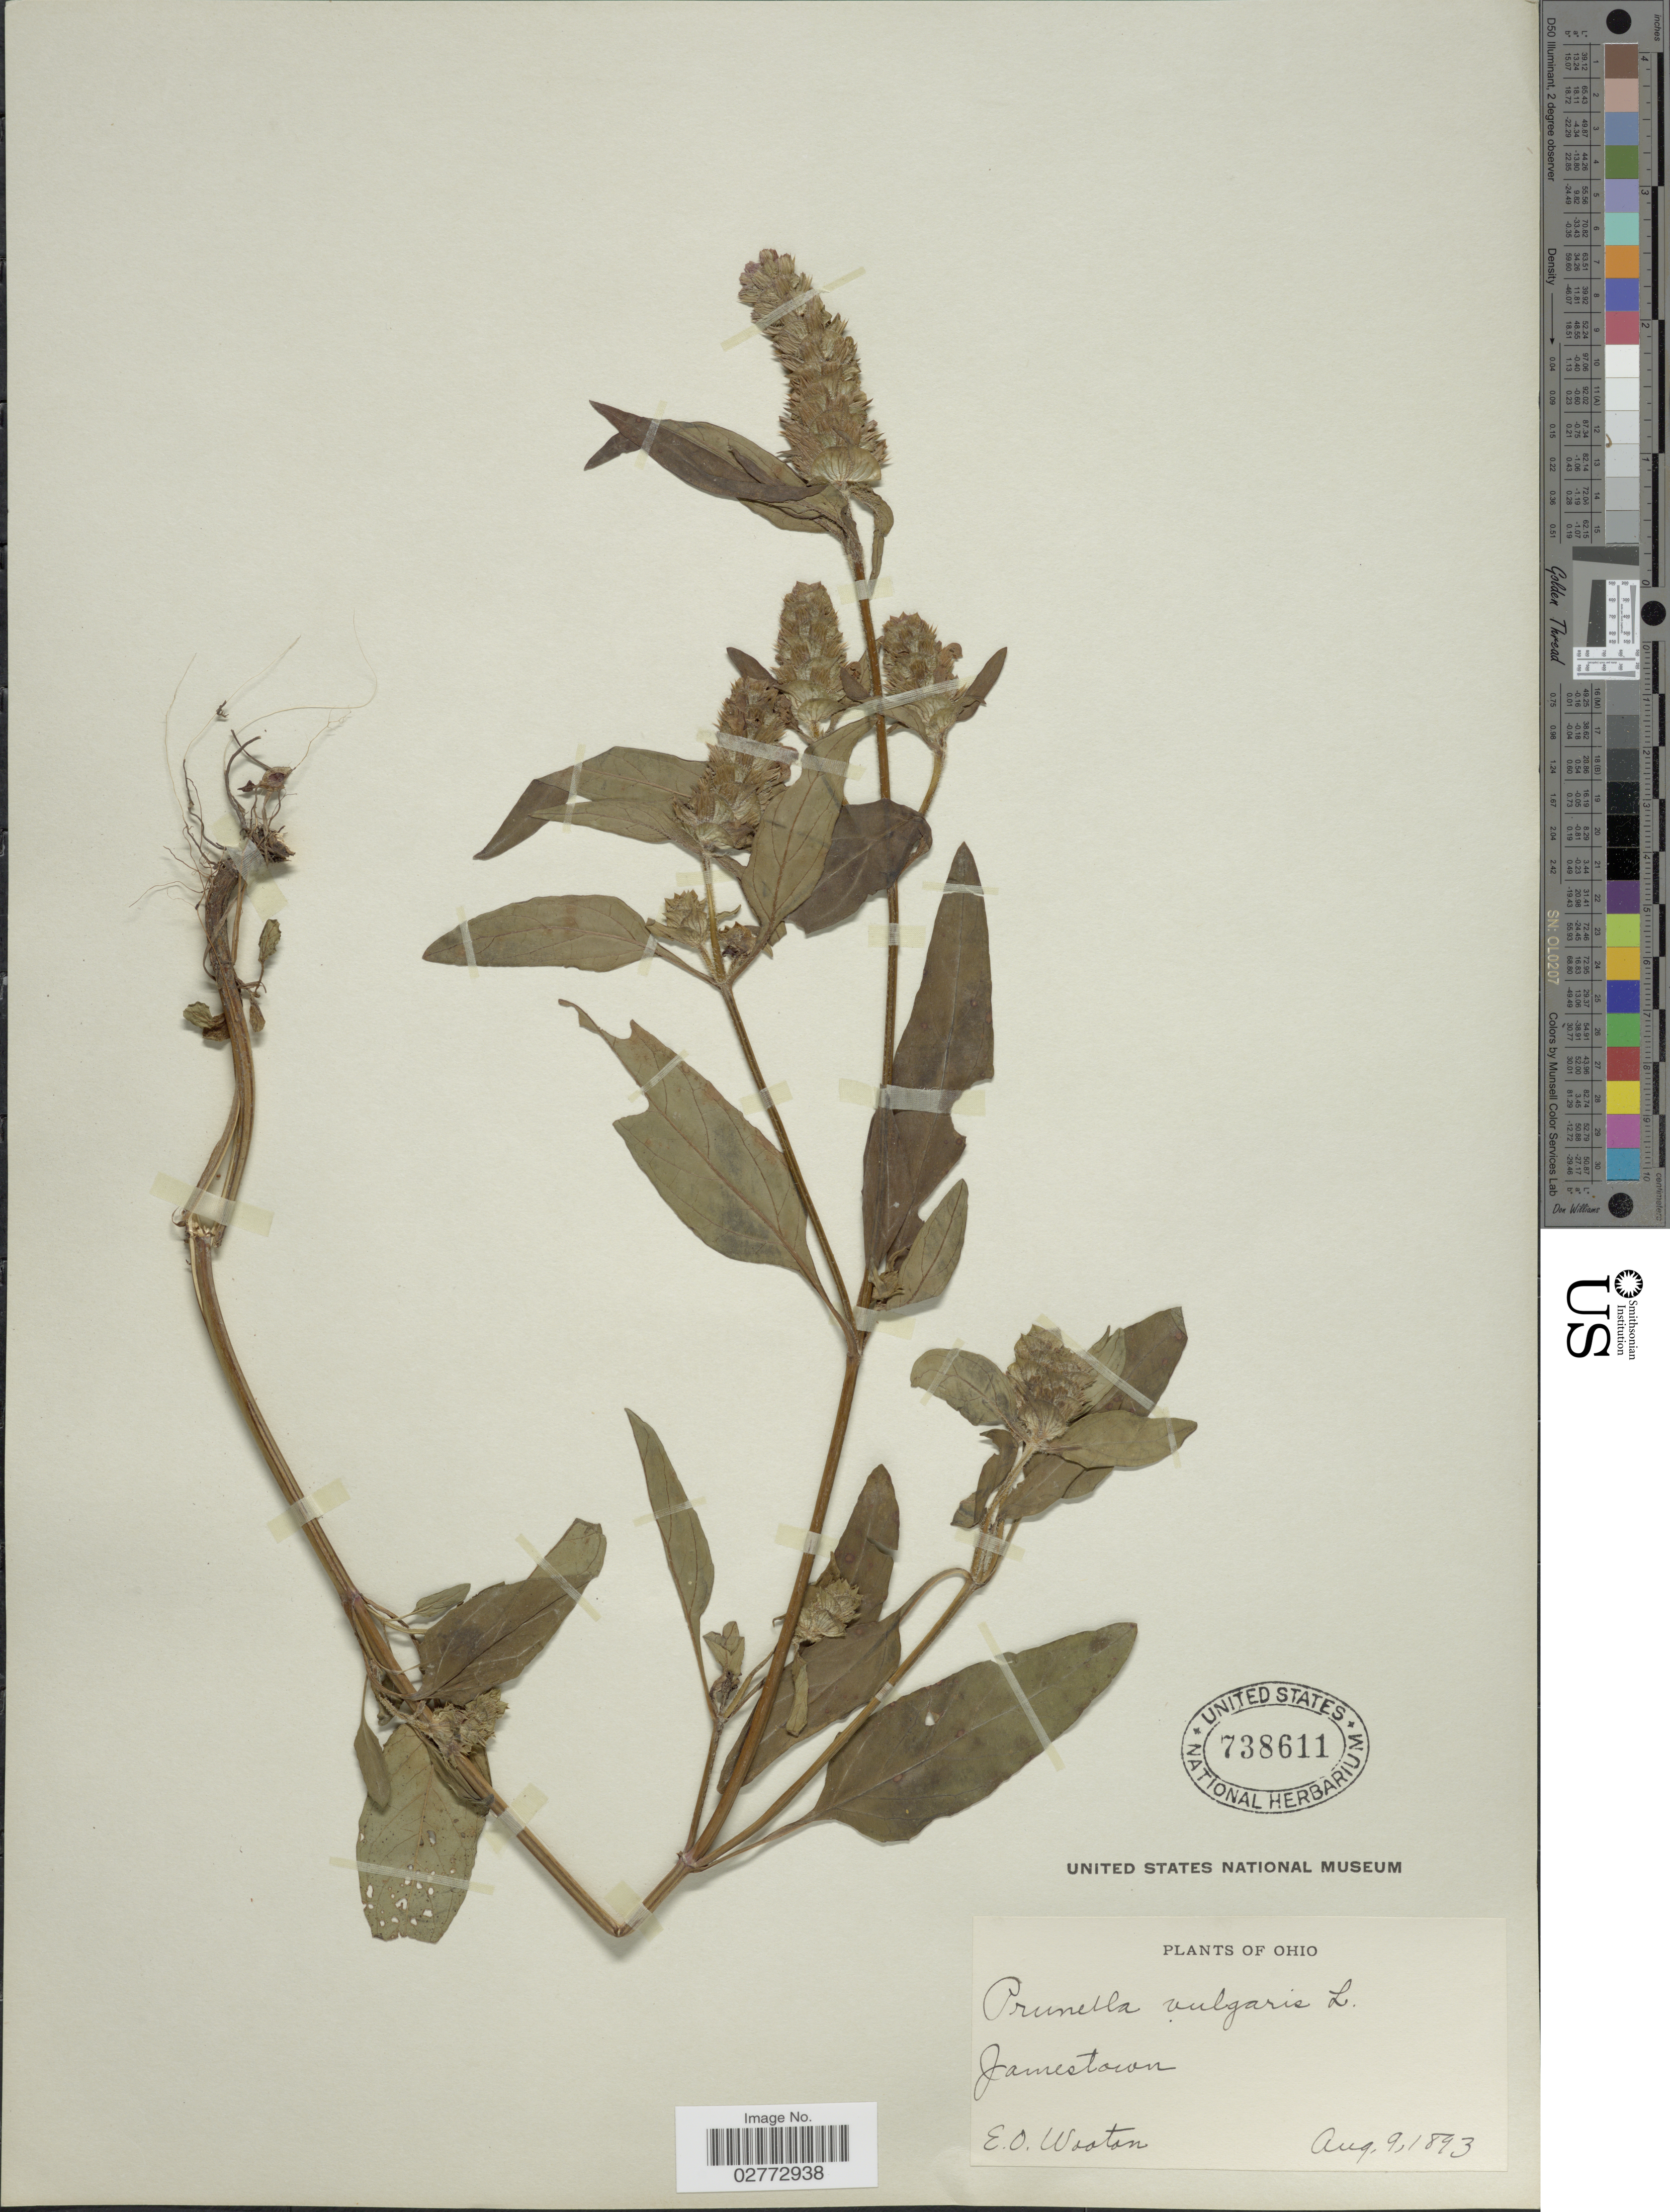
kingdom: Plantae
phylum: Tracheophyta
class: Magnoliopsida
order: Lamiales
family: Lamiaceae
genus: Prunella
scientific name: Prunella vulgaris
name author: L.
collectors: E. O. Wooton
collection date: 1893-08-09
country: United States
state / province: Ohio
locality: Jamestown.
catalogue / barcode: US 738611